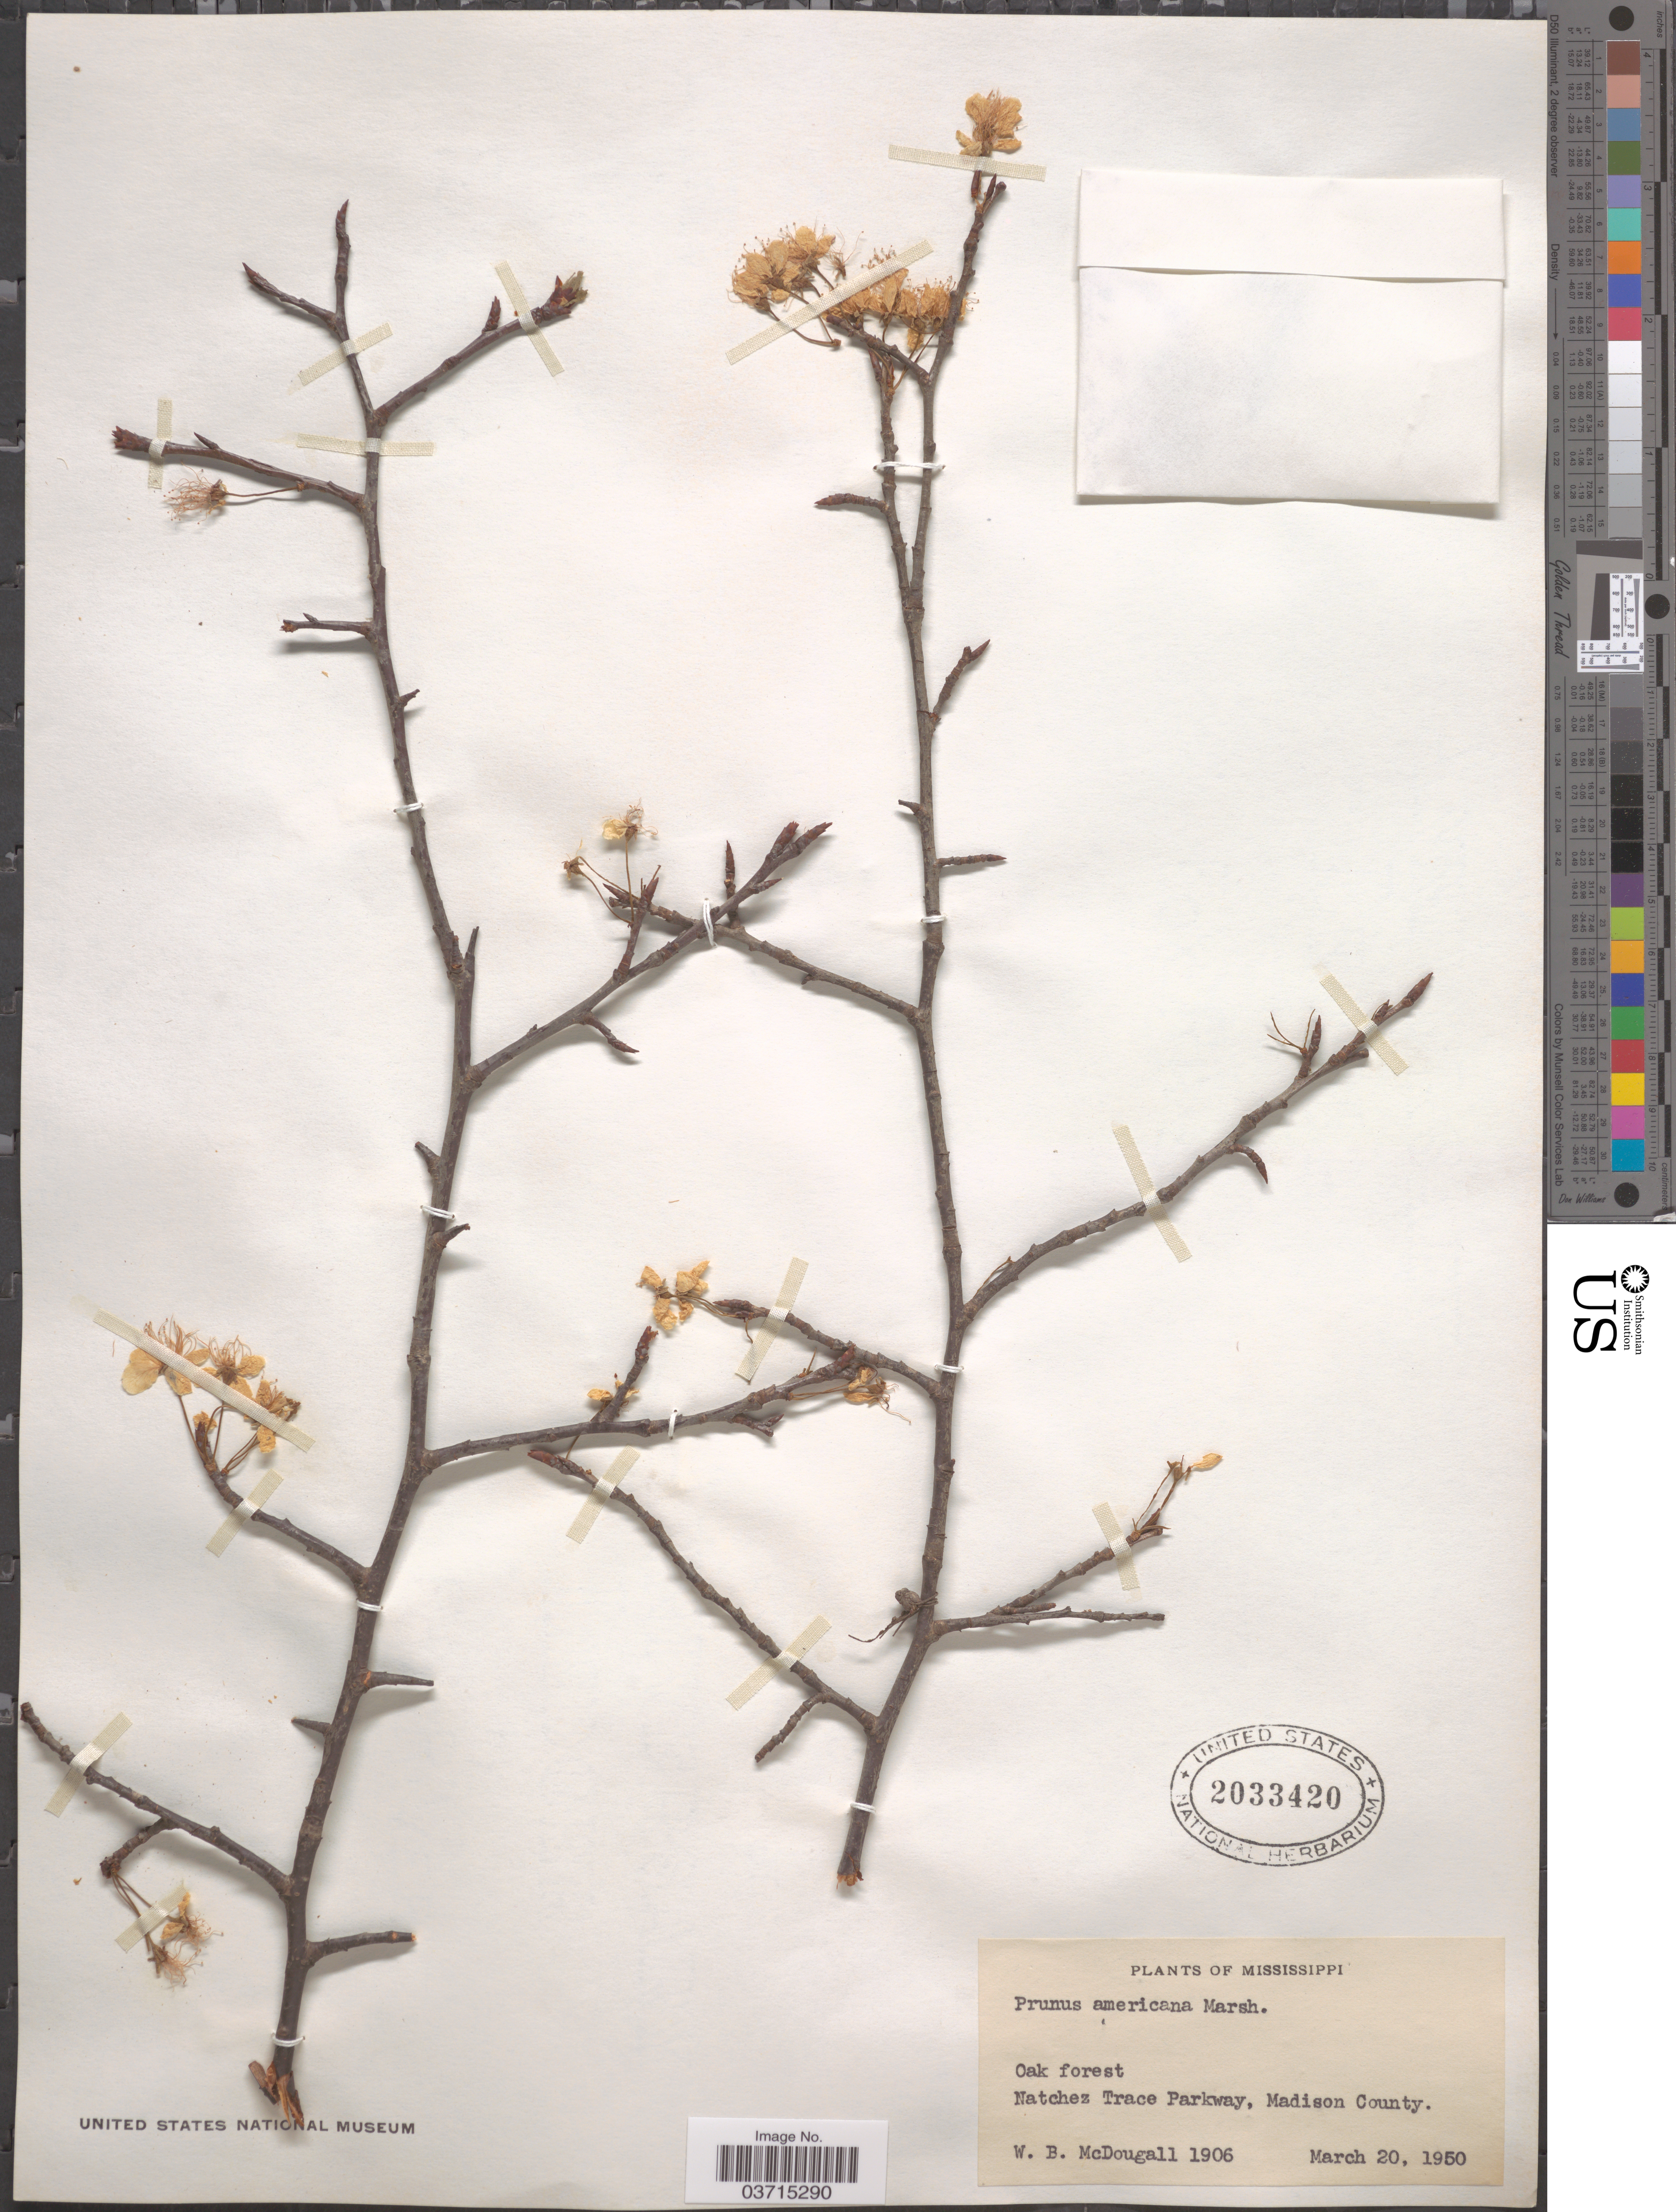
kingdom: Plantae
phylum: Tracheophyta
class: Magnoliopsida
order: Rosales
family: Rosaceae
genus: Prunus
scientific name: Prunus americana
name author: Marshall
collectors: W. B. McDougall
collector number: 1906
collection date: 1950-03-20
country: United States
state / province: Mississippi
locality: Natchez Trace Parkway, Madison County.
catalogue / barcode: US 2033420